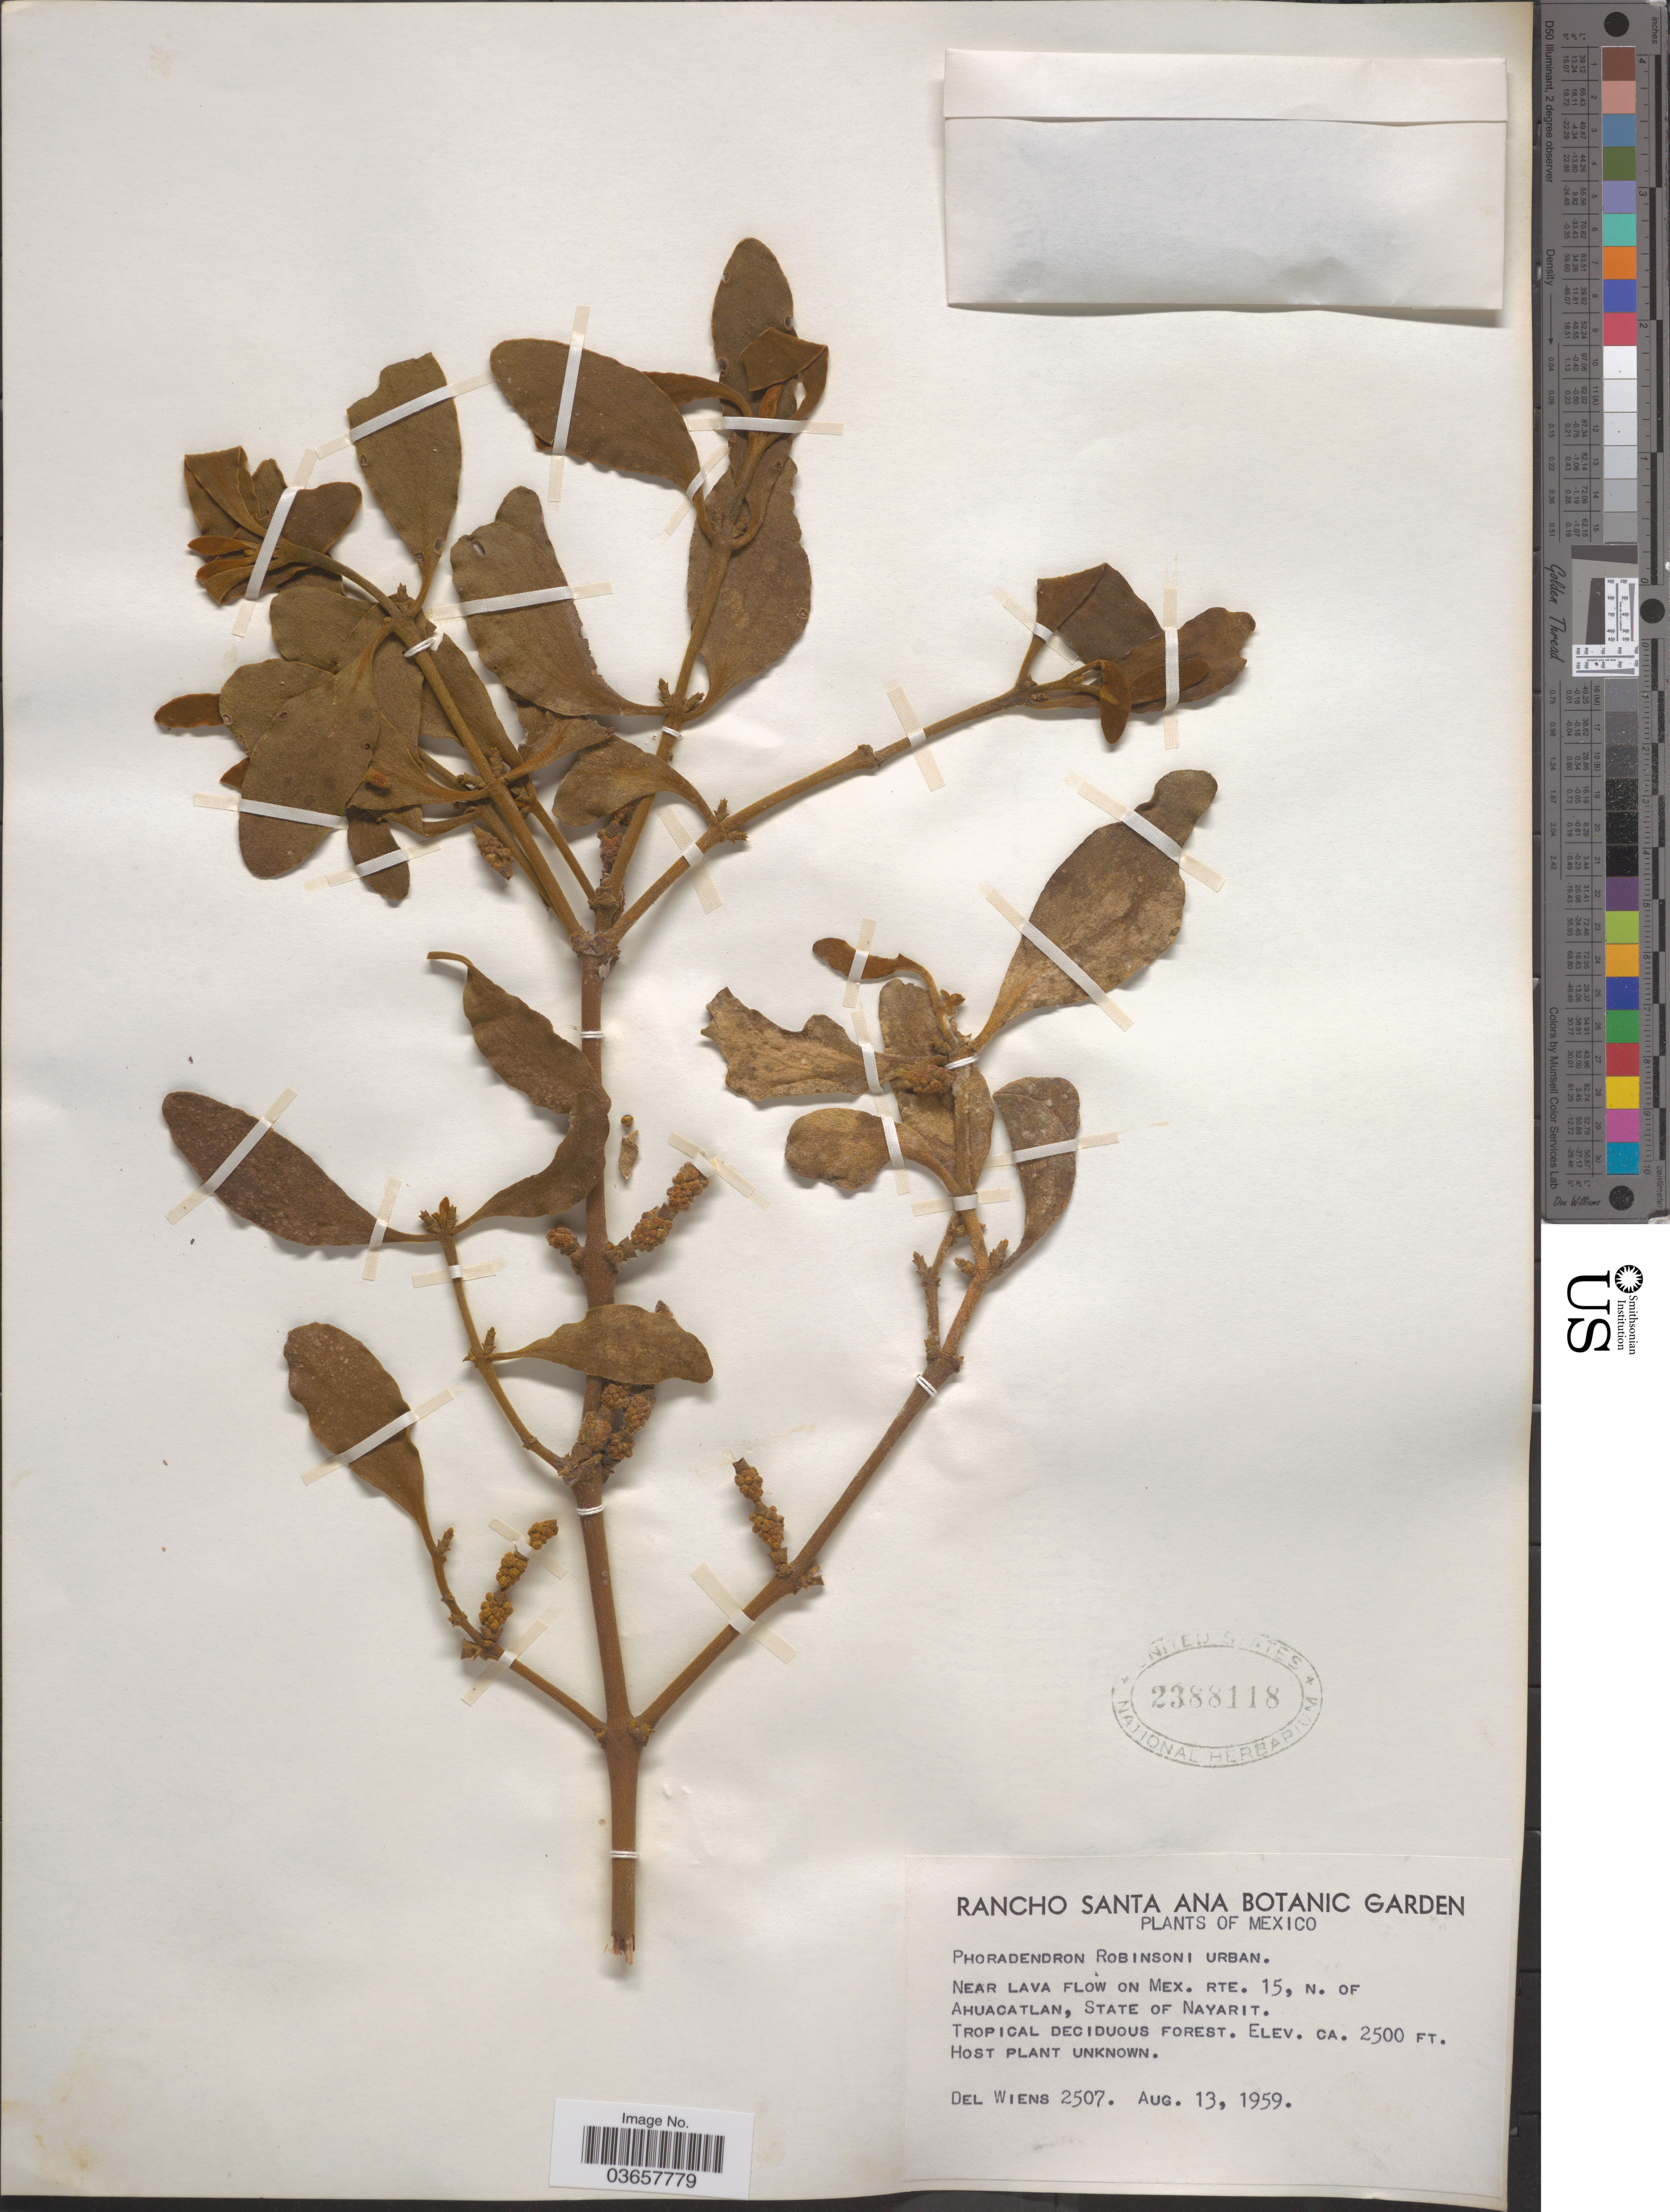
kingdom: Plantae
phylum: Tracheophyta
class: Magnoliopsida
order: Santalales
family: Viscaceae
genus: Phoradendron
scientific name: Phoradendron robinsonii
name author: Urb.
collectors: D. Wiens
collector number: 2507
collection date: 1959-08-13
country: Mexico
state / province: Nayarit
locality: Near Lava flow on Mex. rte. 15, N. of Ahuacatlan.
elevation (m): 762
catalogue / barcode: US 2388118